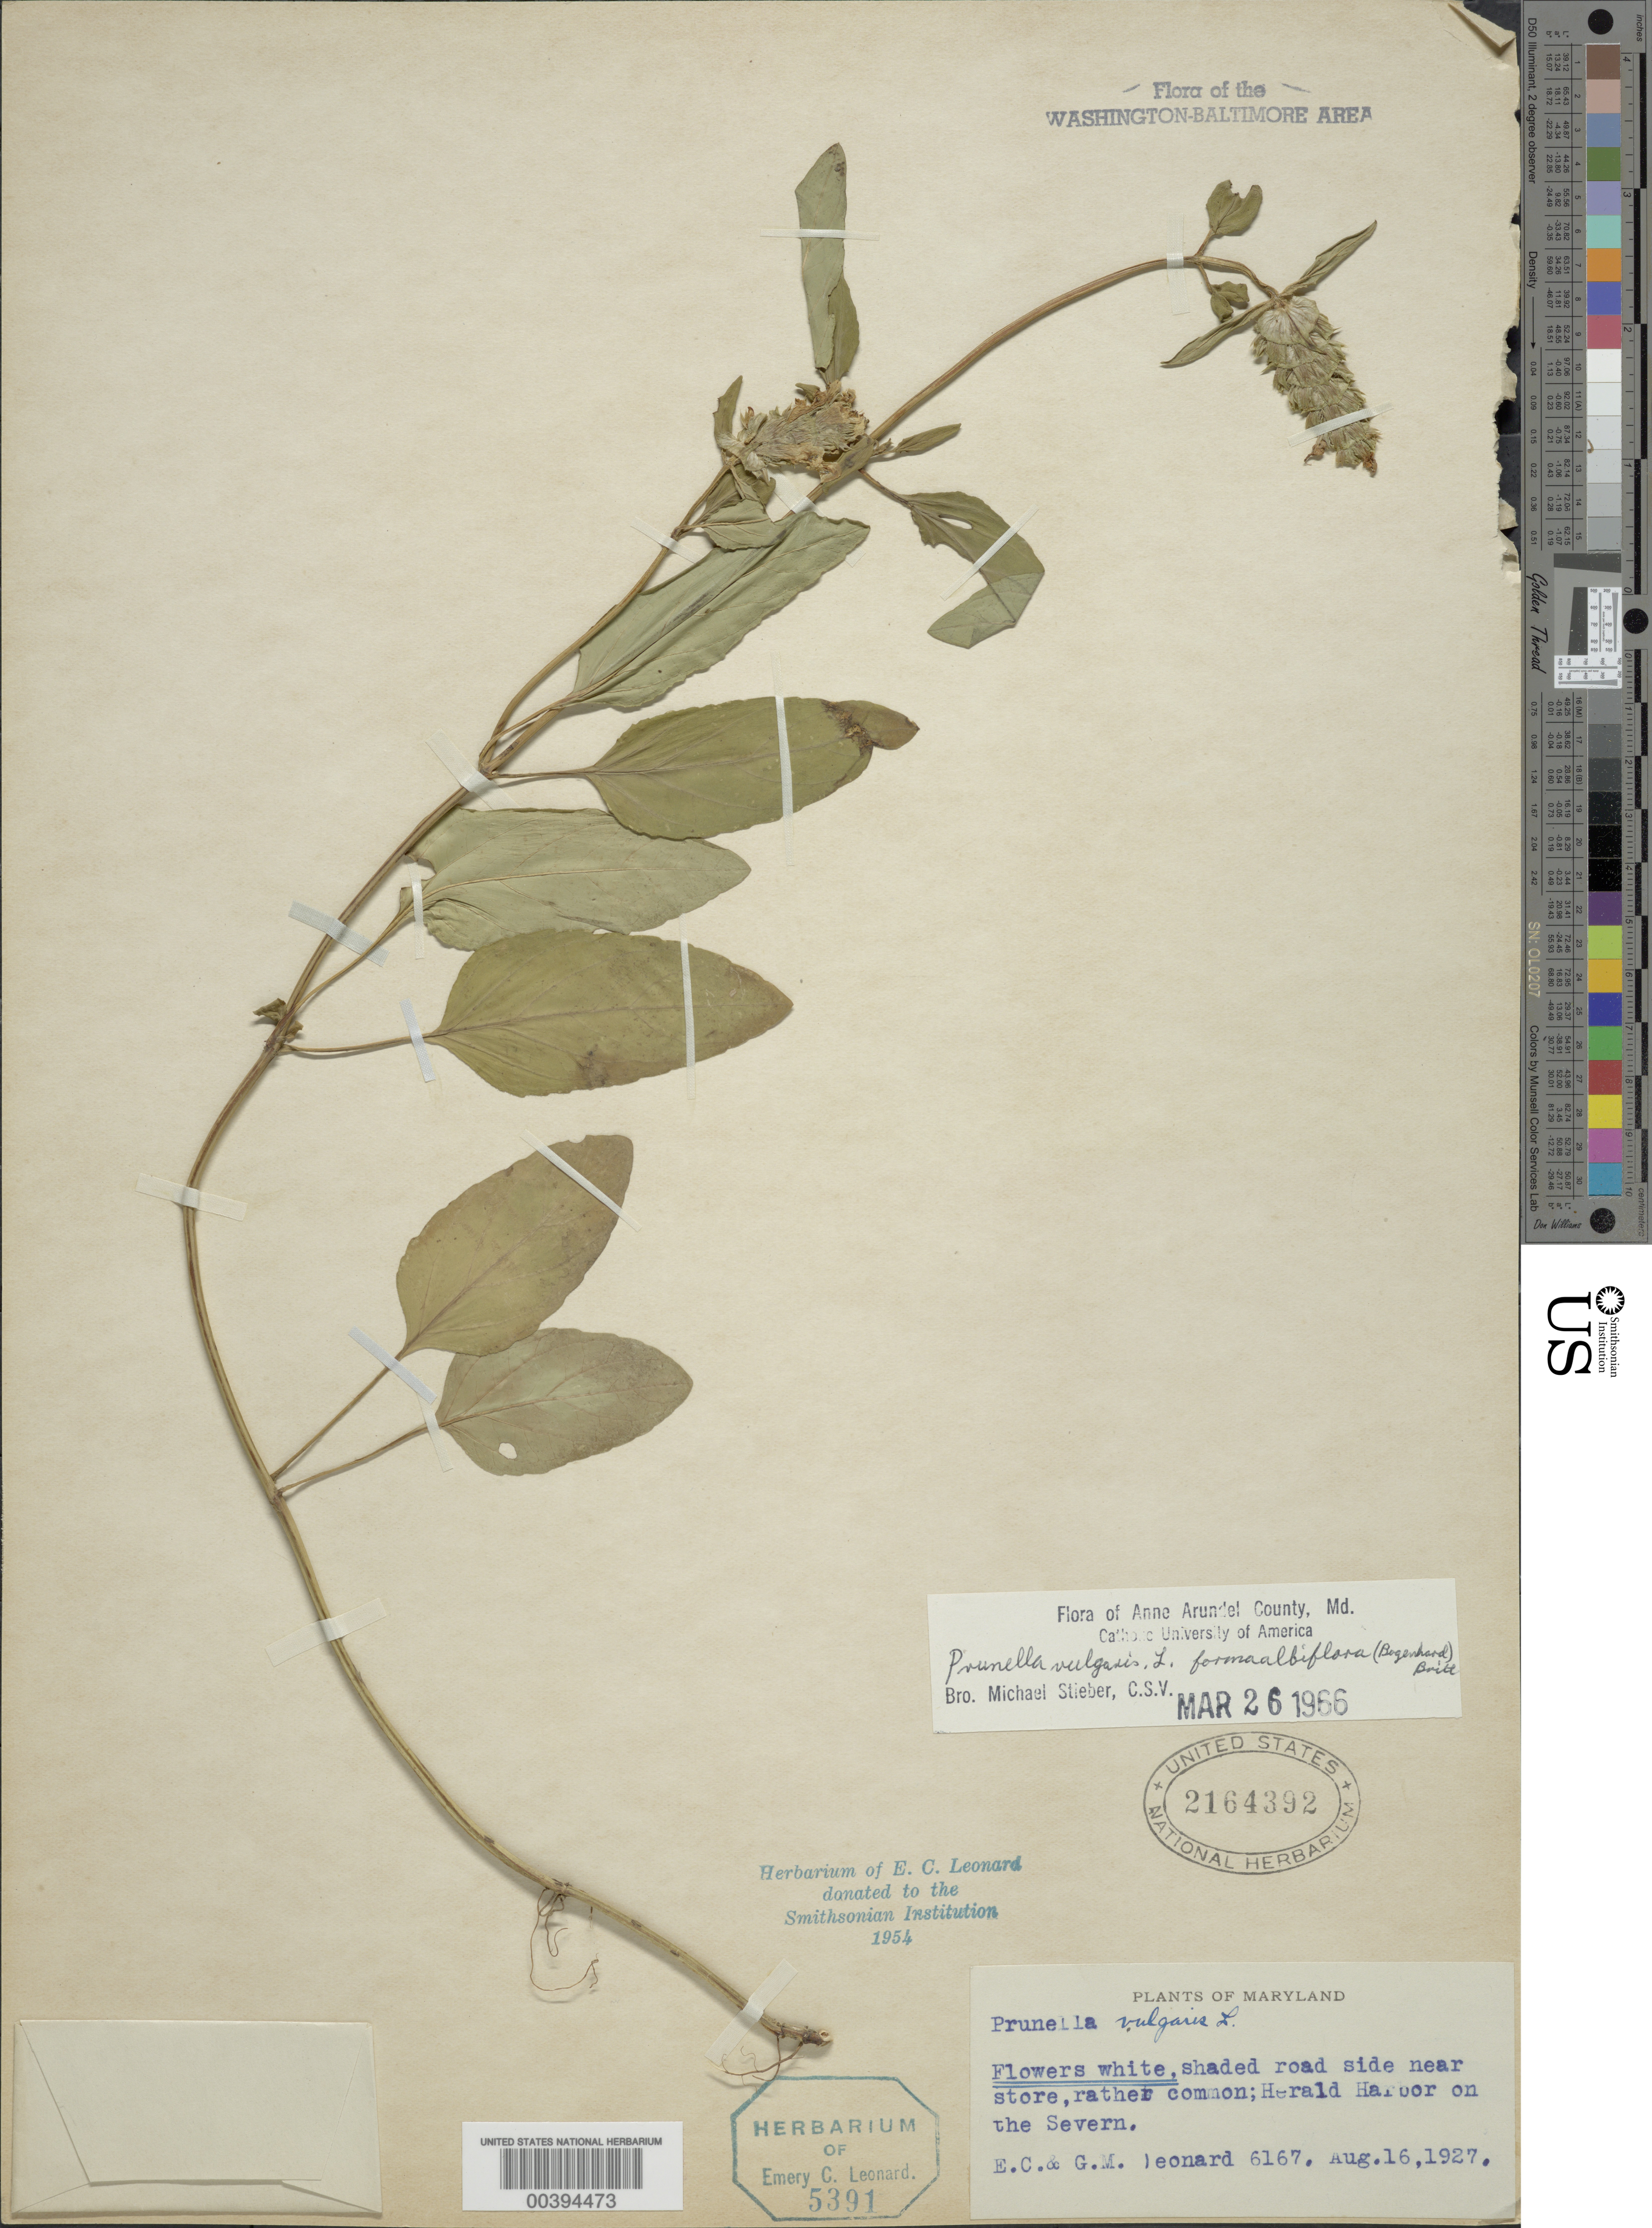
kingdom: Plantae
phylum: Tracheophyta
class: Magnoliopsida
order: Lamiales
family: Lamiaceae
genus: Prunella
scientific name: Prunella vulgaris f. albiflora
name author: Britton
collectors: E. C. Leonard & G. M. Leonard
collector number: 6167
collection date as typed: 16 Aug 1927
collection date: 1927-08-16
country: United States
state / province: Maryland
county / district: Anne Arundel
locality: Herald Harbor, Severn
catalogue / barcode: US 2164392